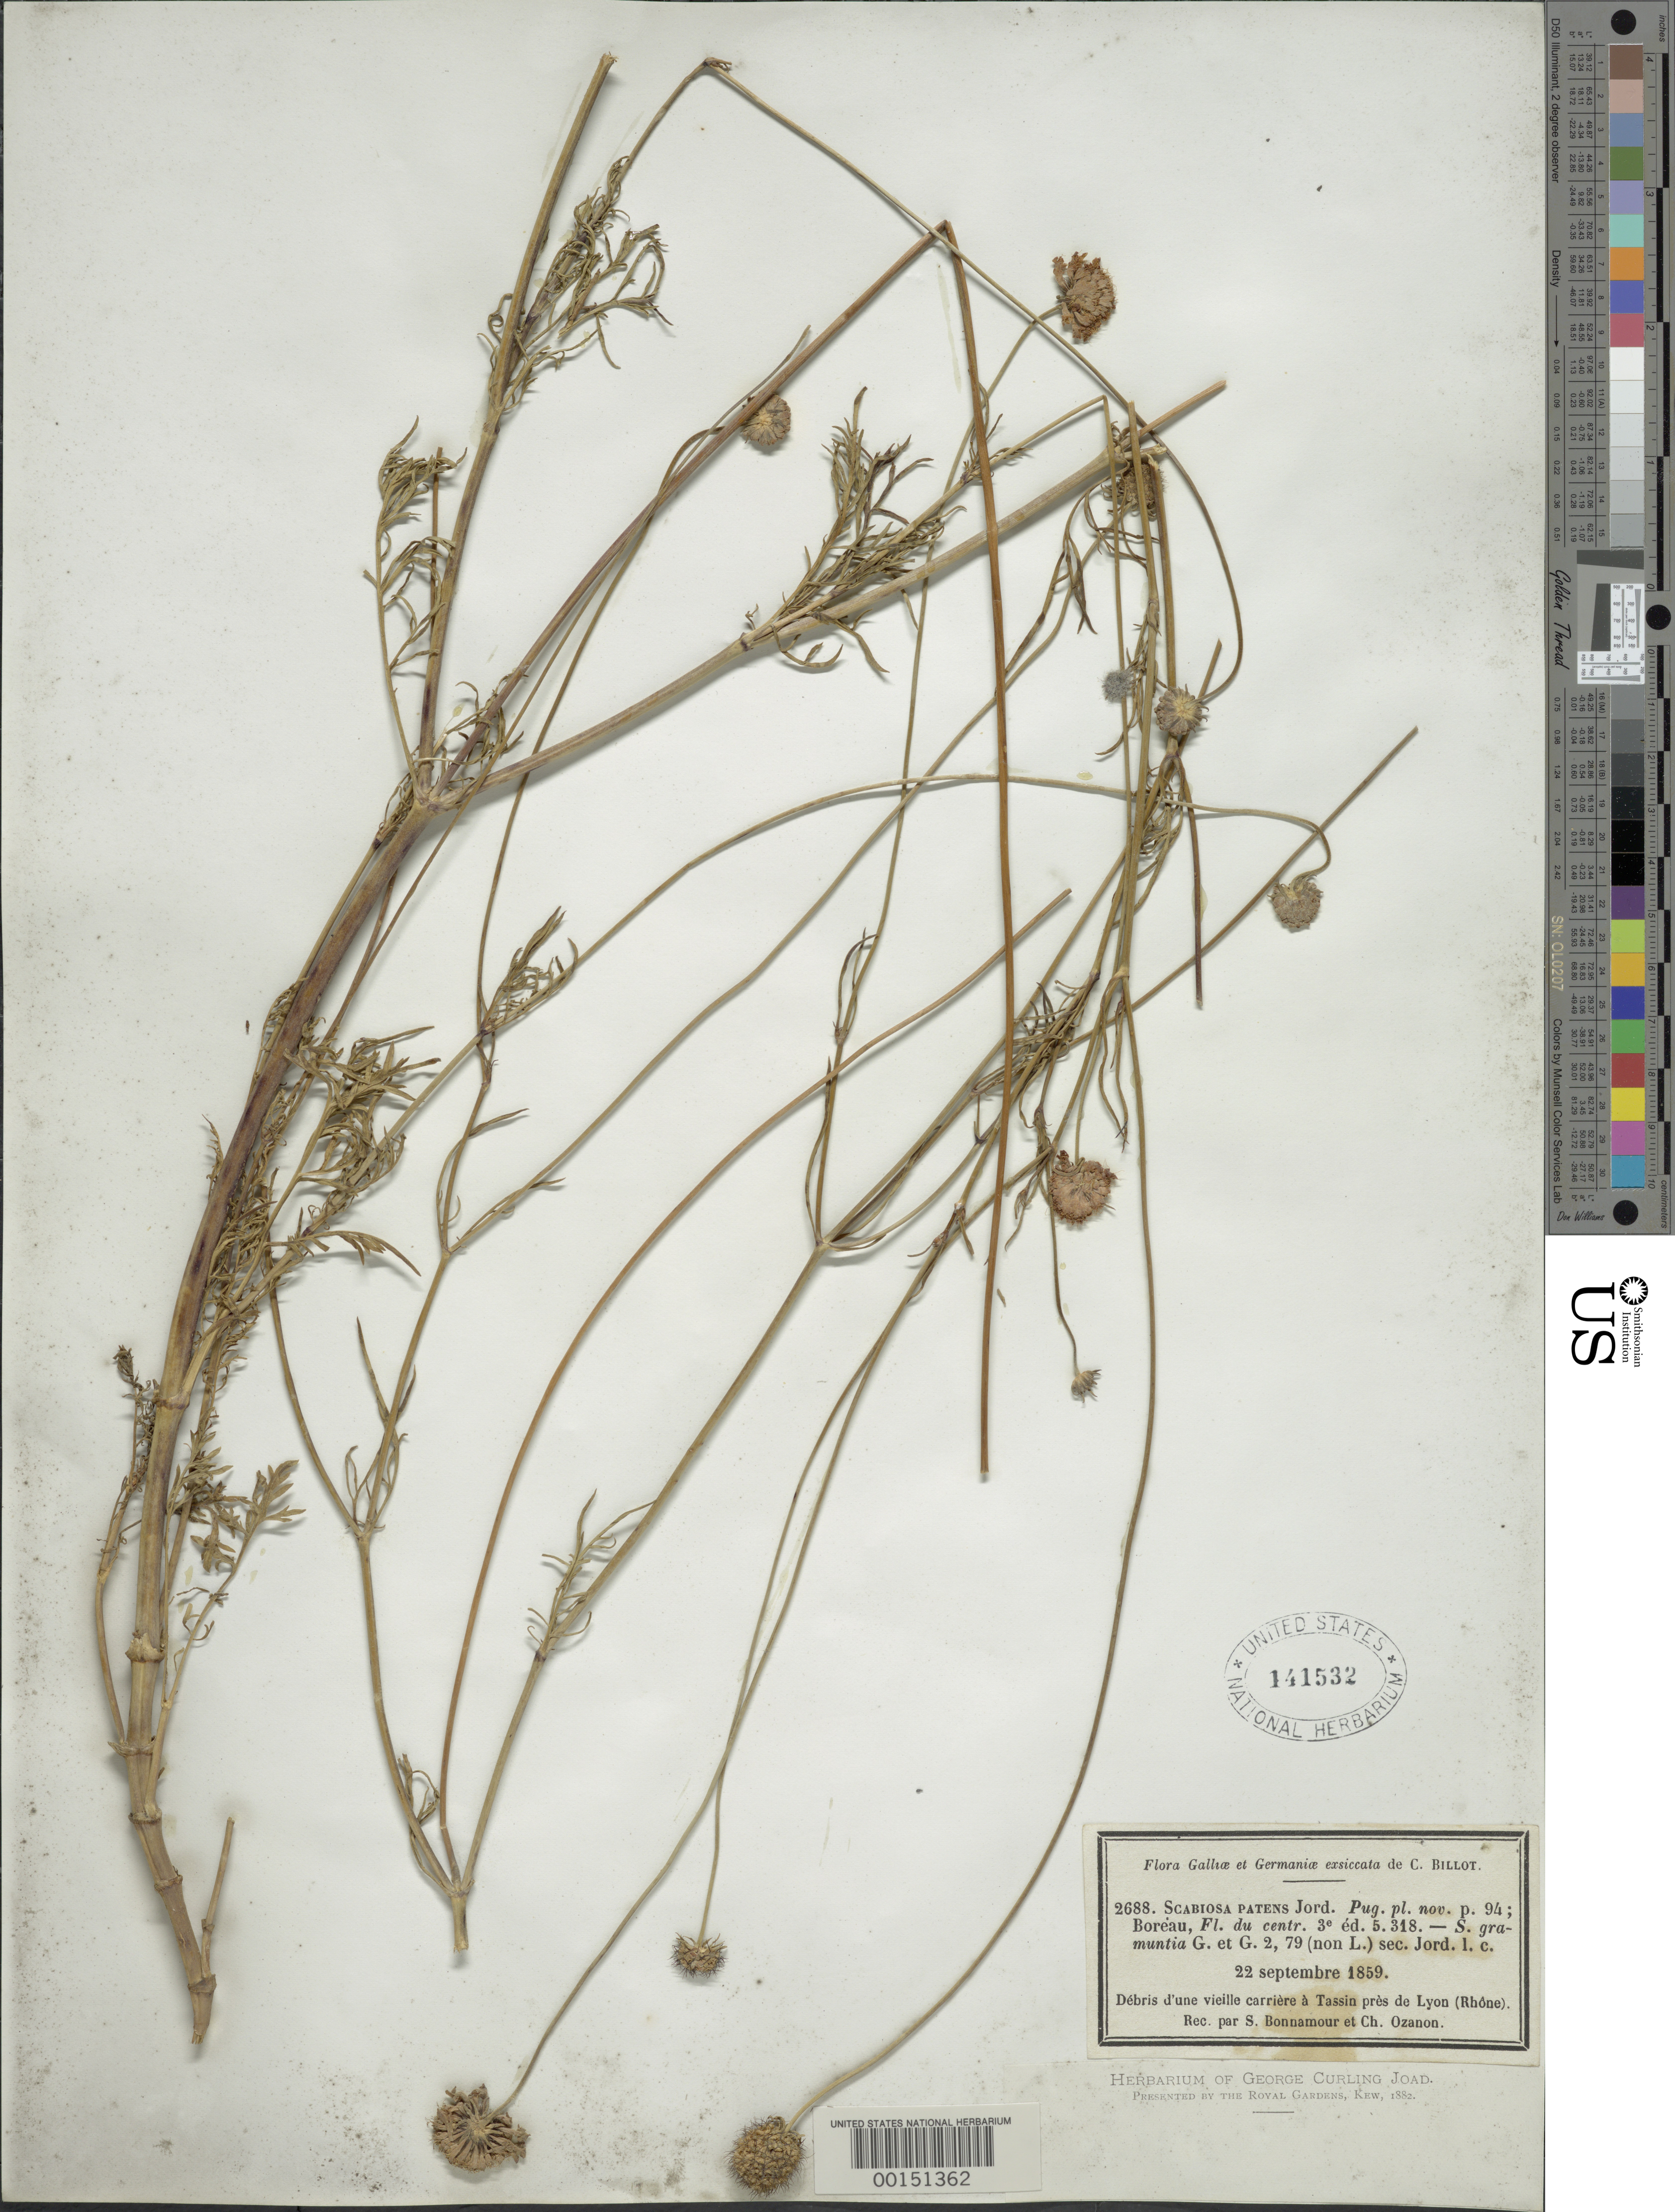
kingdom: Plantae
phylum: Tracheophyta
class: Magnoliopsida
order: Dipsacales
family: Caprifoliaceae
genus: Scabiosa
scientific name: Scabiosa patens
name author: Jord.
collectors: P.C. Billot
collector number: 2688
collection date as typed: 22 Sep 1859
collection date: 1859-09-22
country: Germany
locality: Tassin pres de Lyon (Rhone)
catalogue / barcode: US 141532